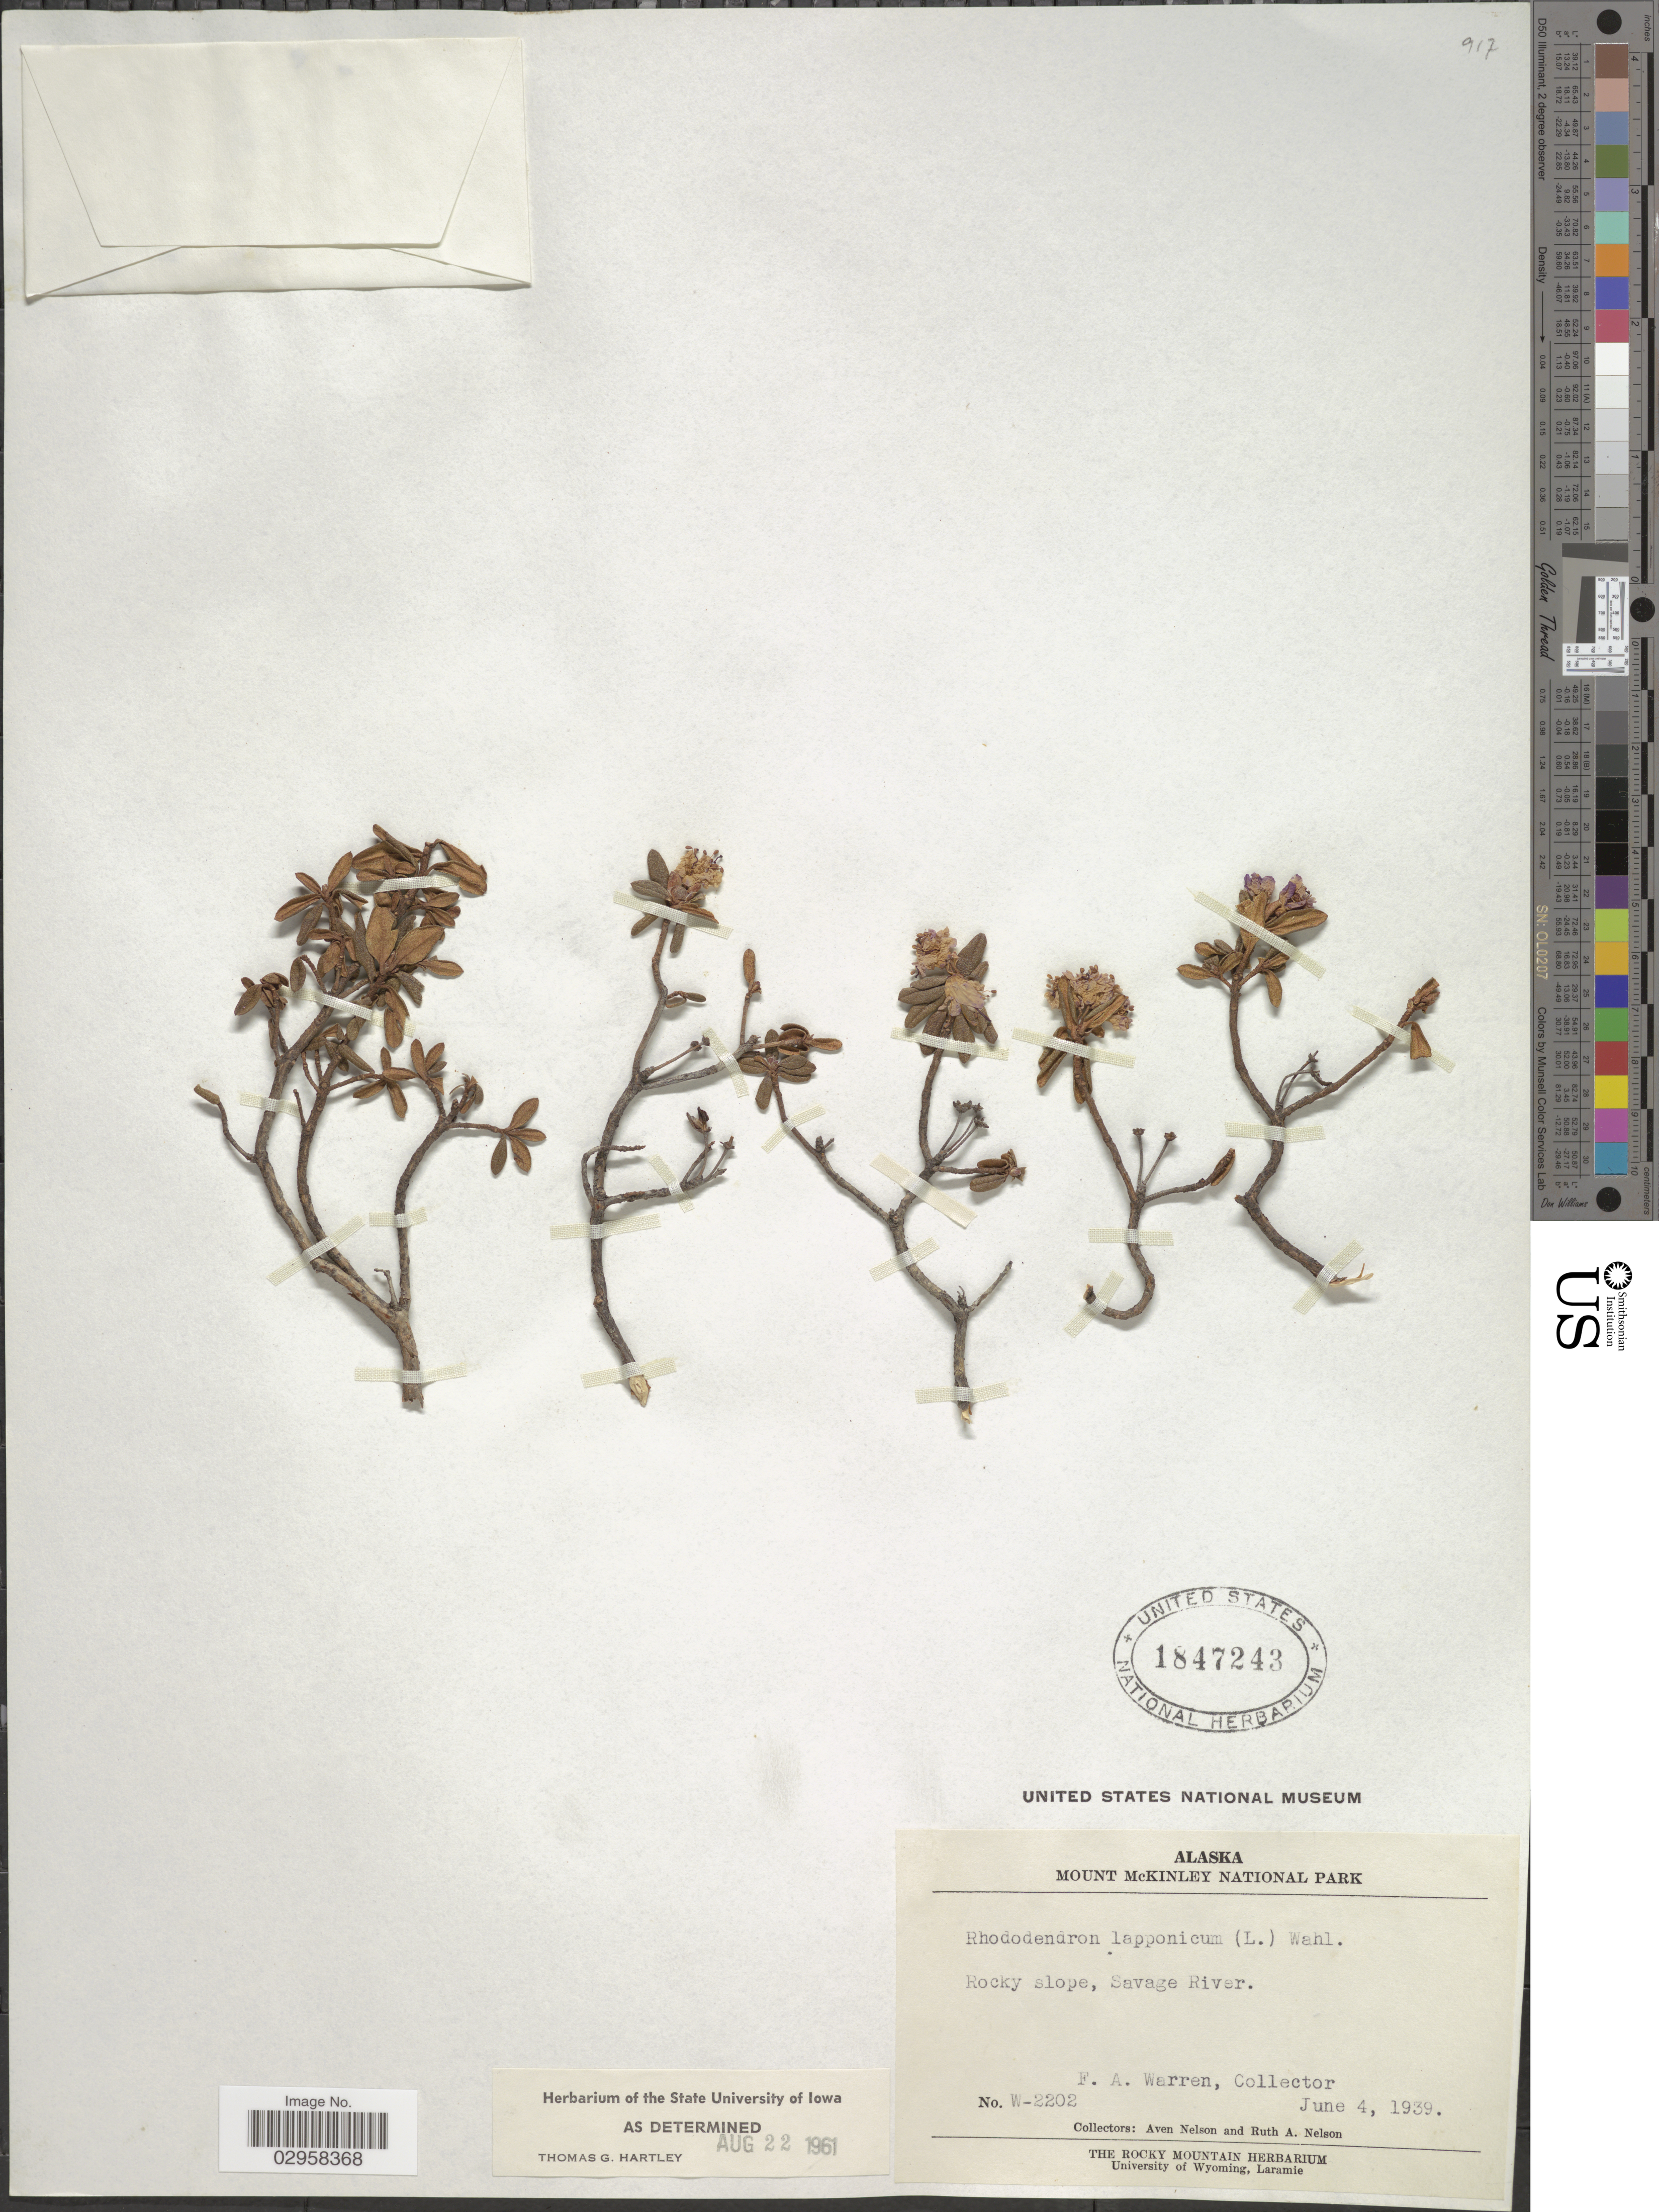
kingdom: Plantae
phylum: Tracheophyta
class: Magnoliopsida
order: Ericales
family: Ericaceae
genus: Rhododendron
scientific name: Rhododendron lapponicum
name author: (L.) Wahlenb.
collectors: F. Warren, A. Nelson & R. A. Nelson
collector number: W-2202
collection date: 1939-06-04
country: United States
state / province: Alaska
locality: Mount Mckinley National Park. Rocky slope, Savage River.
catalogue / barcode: US 1847243